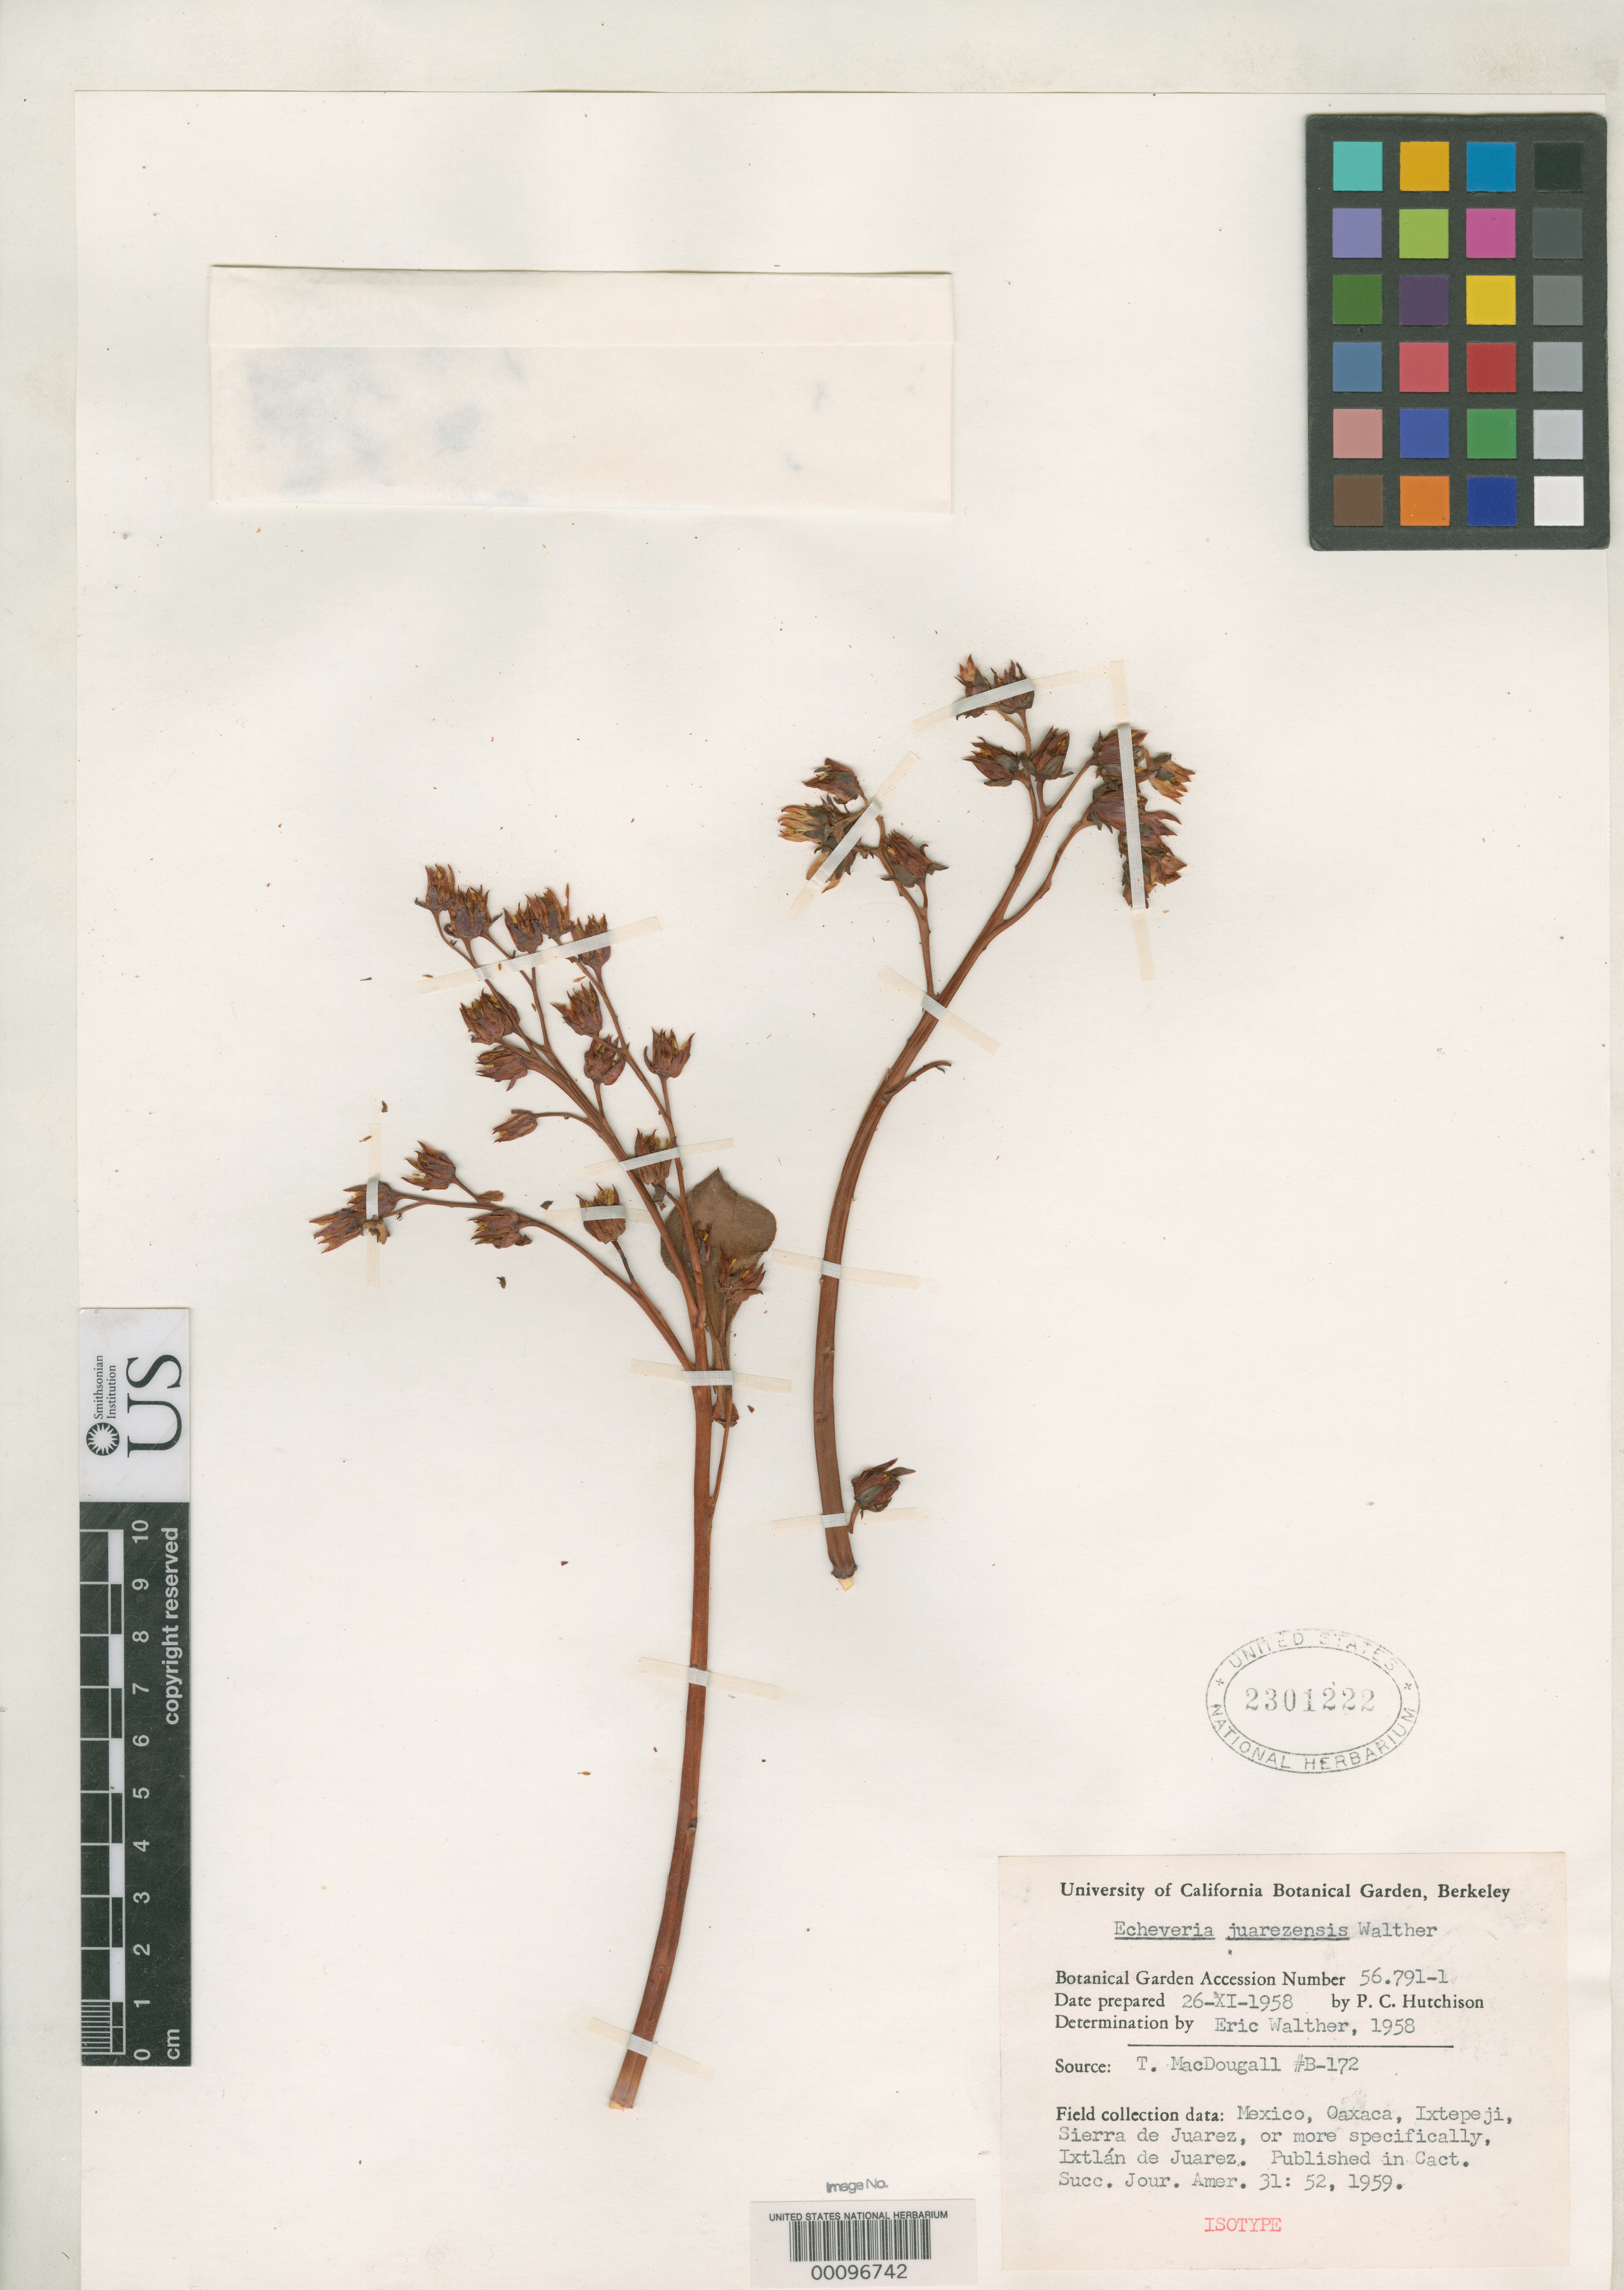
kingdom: Plantae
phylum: Tracheophyta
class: Magnoliopsida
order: Saxifragales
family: Crassulaceae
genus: Echeveria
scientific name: Echeveria juarezensis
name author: E. Walther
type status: Isotype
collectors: T. Macdougall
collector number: B-172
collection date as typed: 26 Nov 1958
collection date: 1958-11-26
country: Mexico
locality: Cultivated in California.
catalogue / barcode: US 2301222